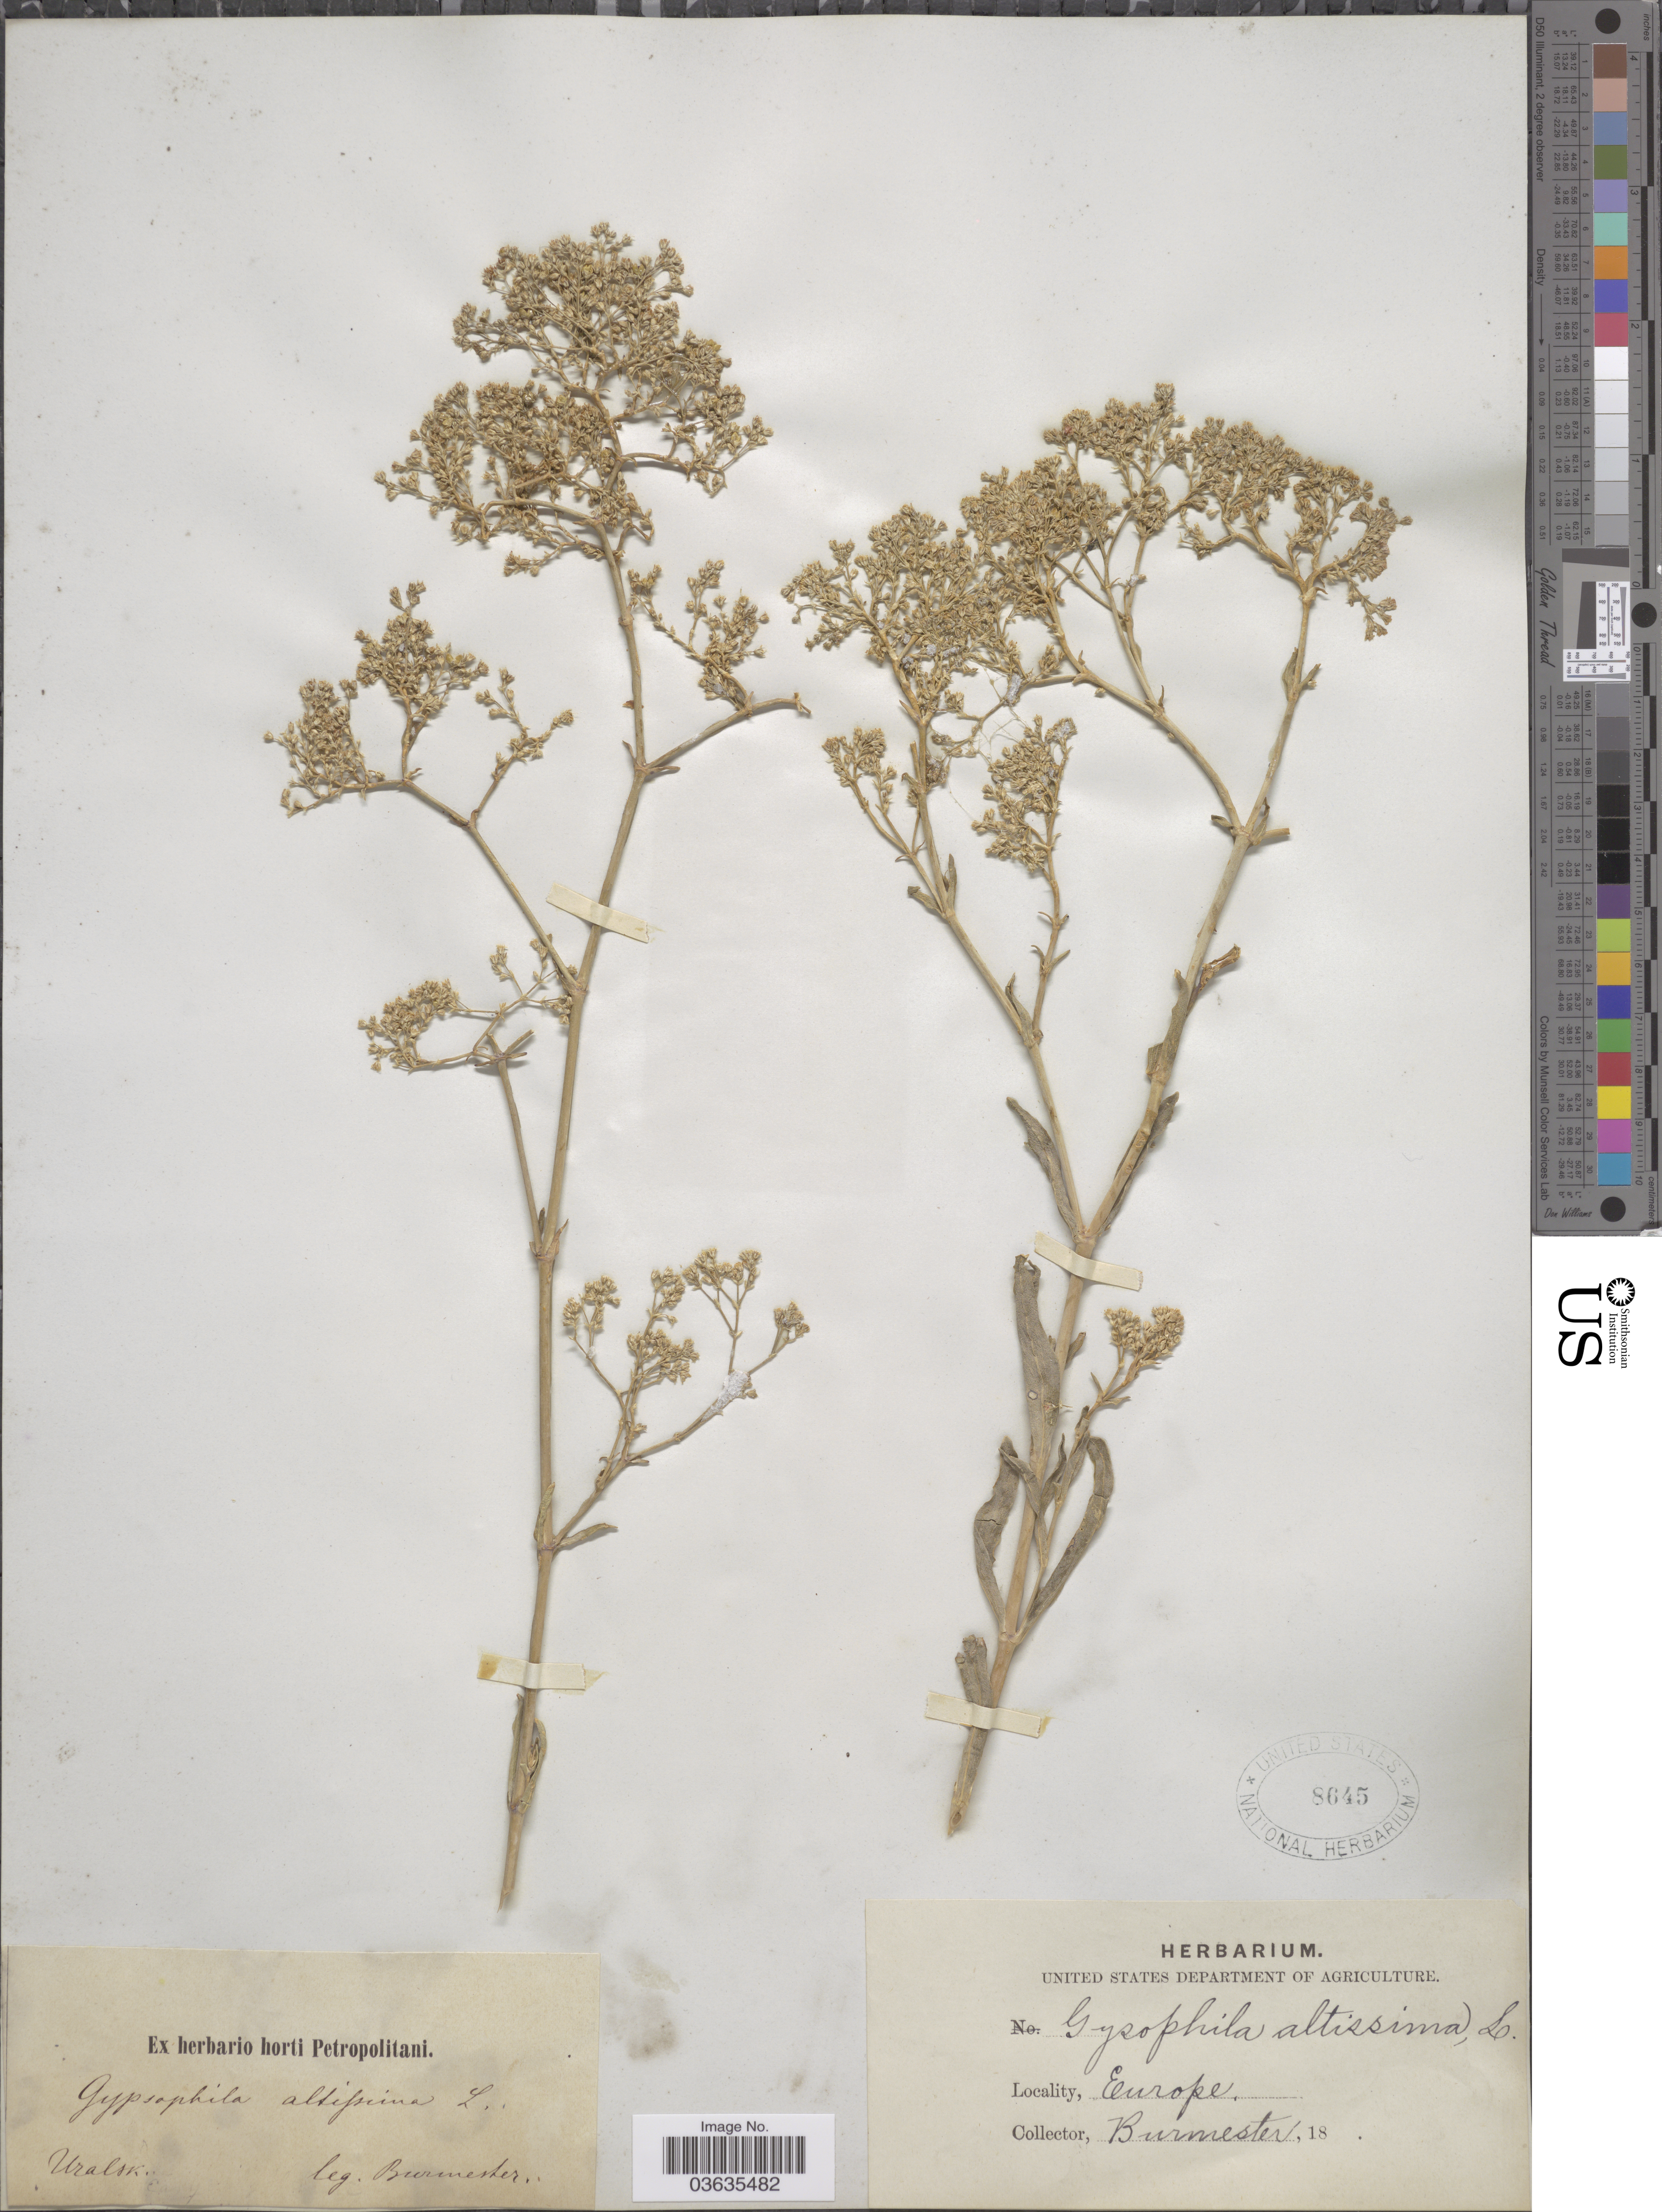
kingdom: Plantae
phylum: Tracheophyta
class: Magnoliopsida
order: Caryophyllales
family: Caryophyllaceae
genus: Gypsophila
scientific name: Gypsophila altissima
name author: L.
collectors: Burmester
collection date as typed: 18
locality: Europe. Uralsk.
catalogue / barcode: US 8645